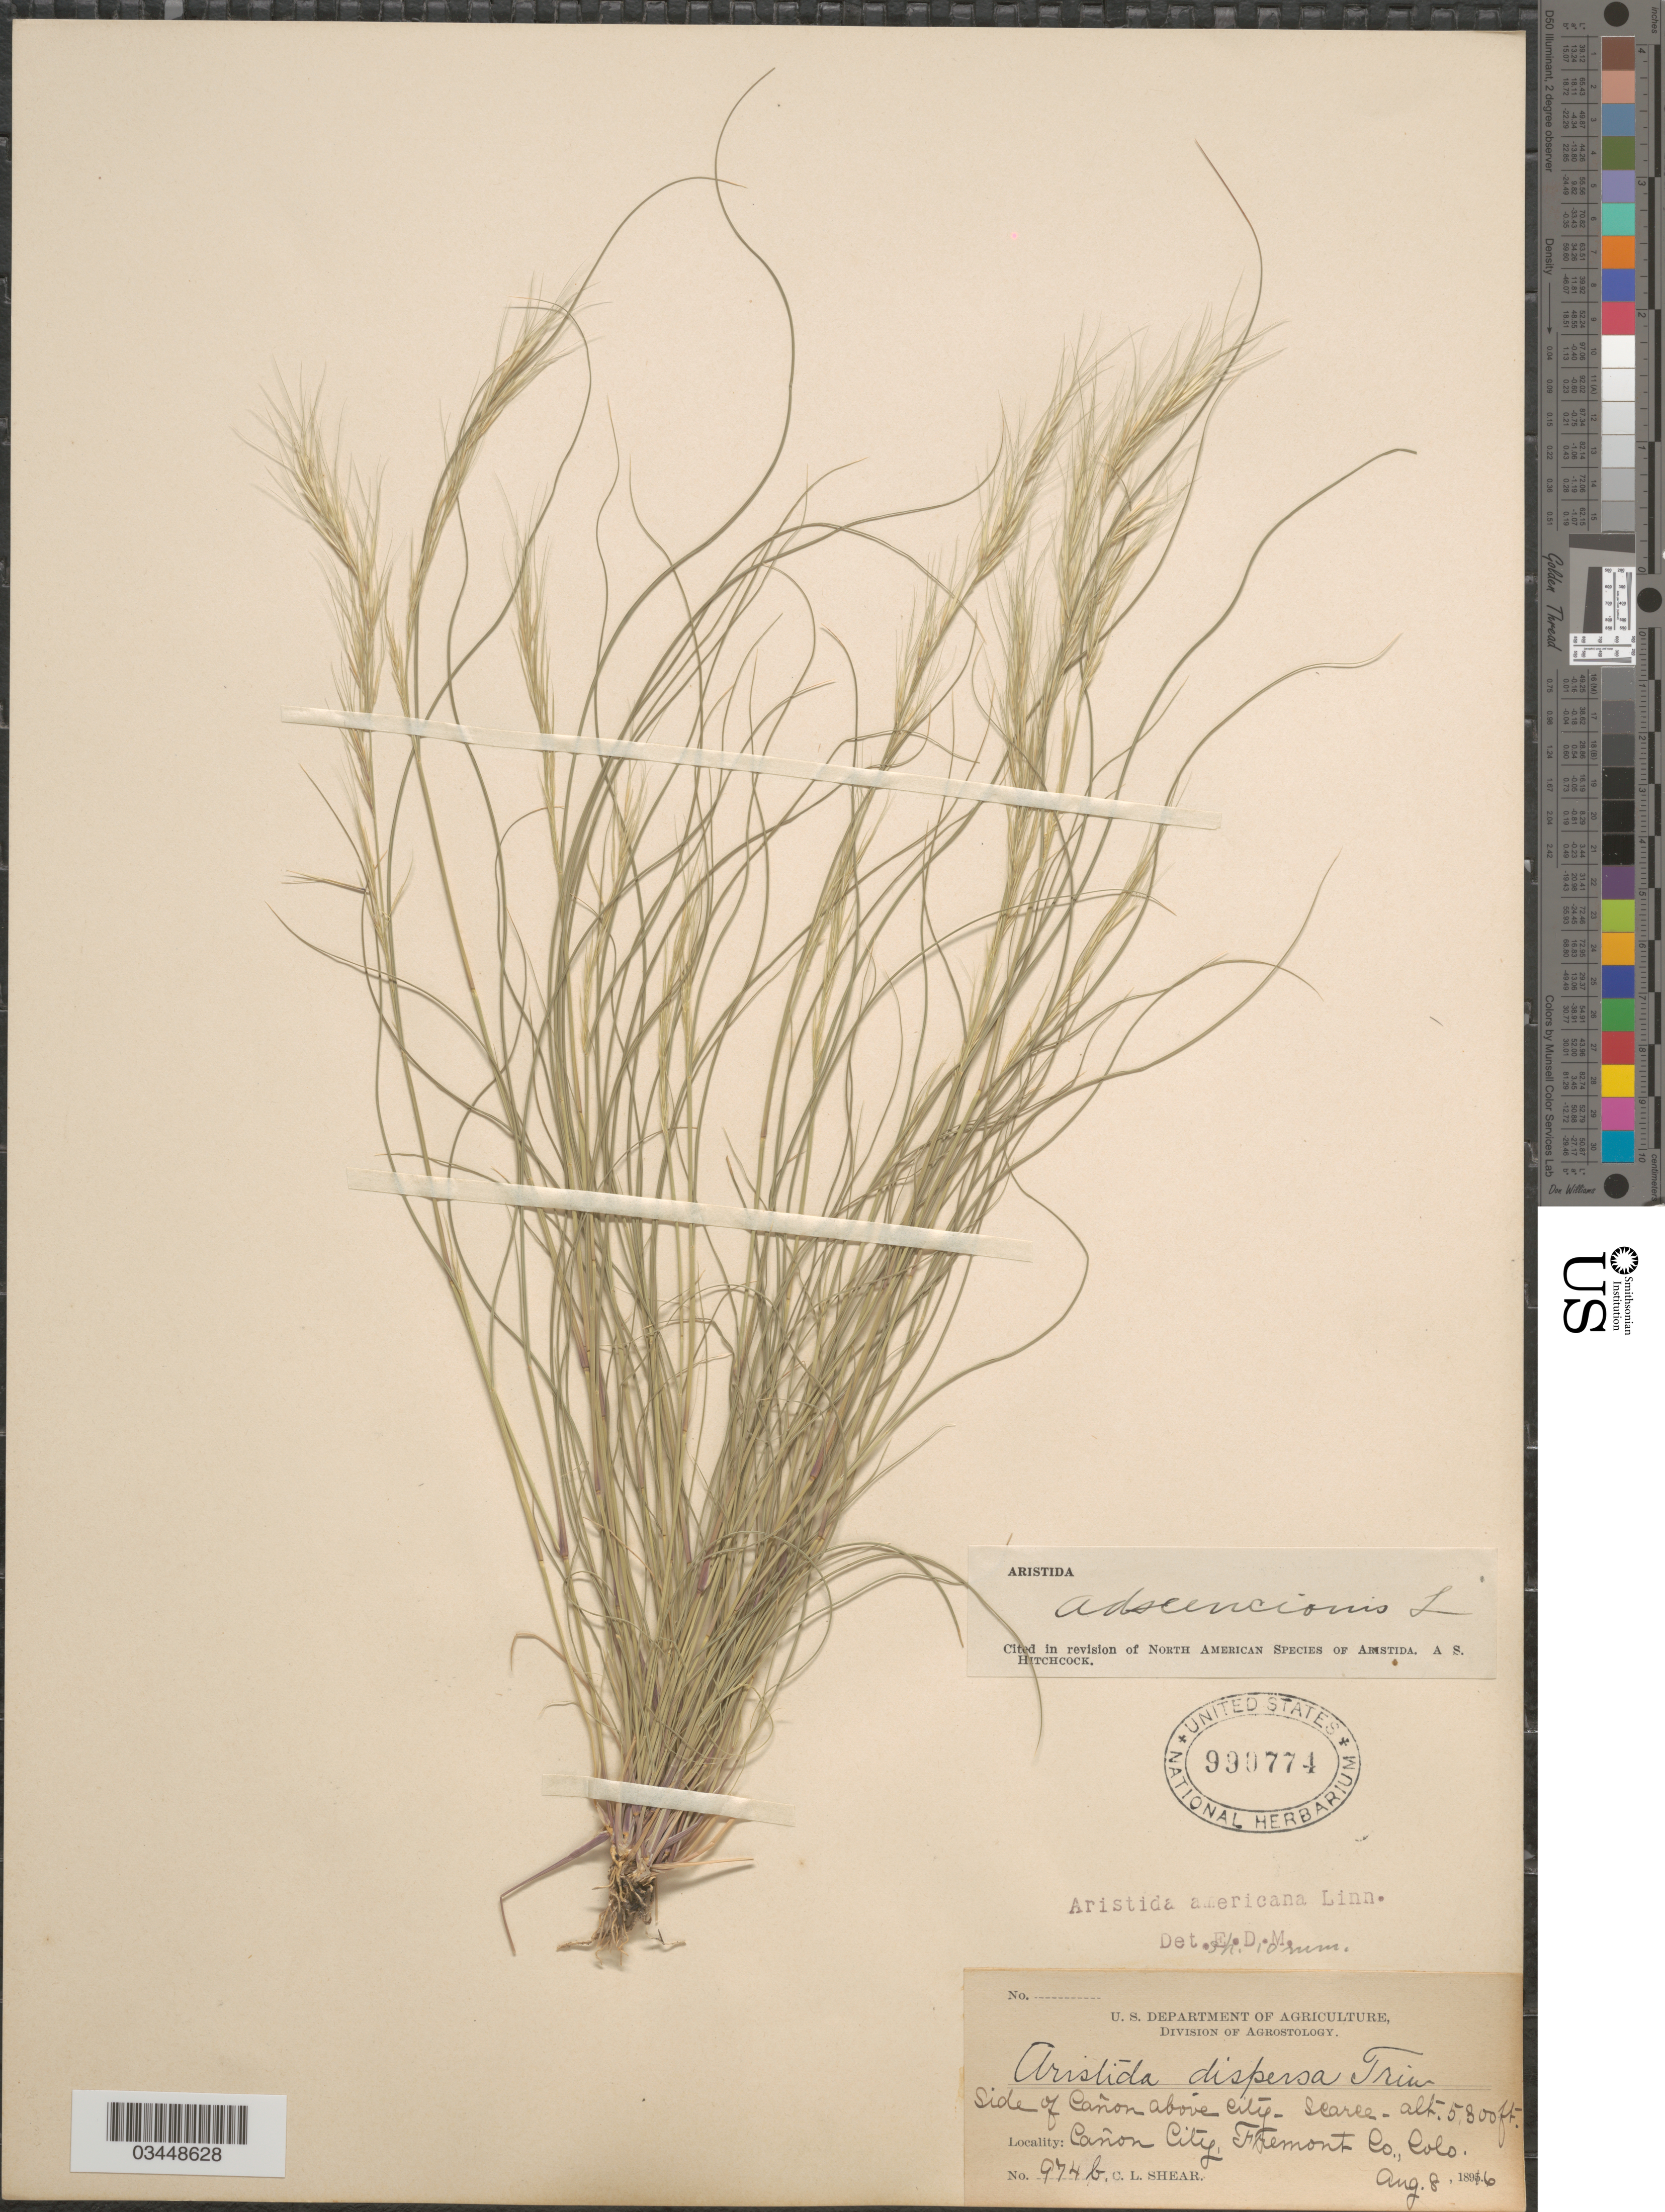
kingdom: Plantae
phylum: Tracheophyta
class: Liliopsida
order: Poales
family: Poaceae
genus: Aristida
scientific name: Aristida adscensionis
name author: L.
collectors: C. L. Shear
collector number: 974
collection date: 1896-08-08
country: United States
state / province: Colorado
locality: Side of Cañon above city. Cañon City, Fremont Co.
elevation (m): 1615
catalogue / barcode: US 990774